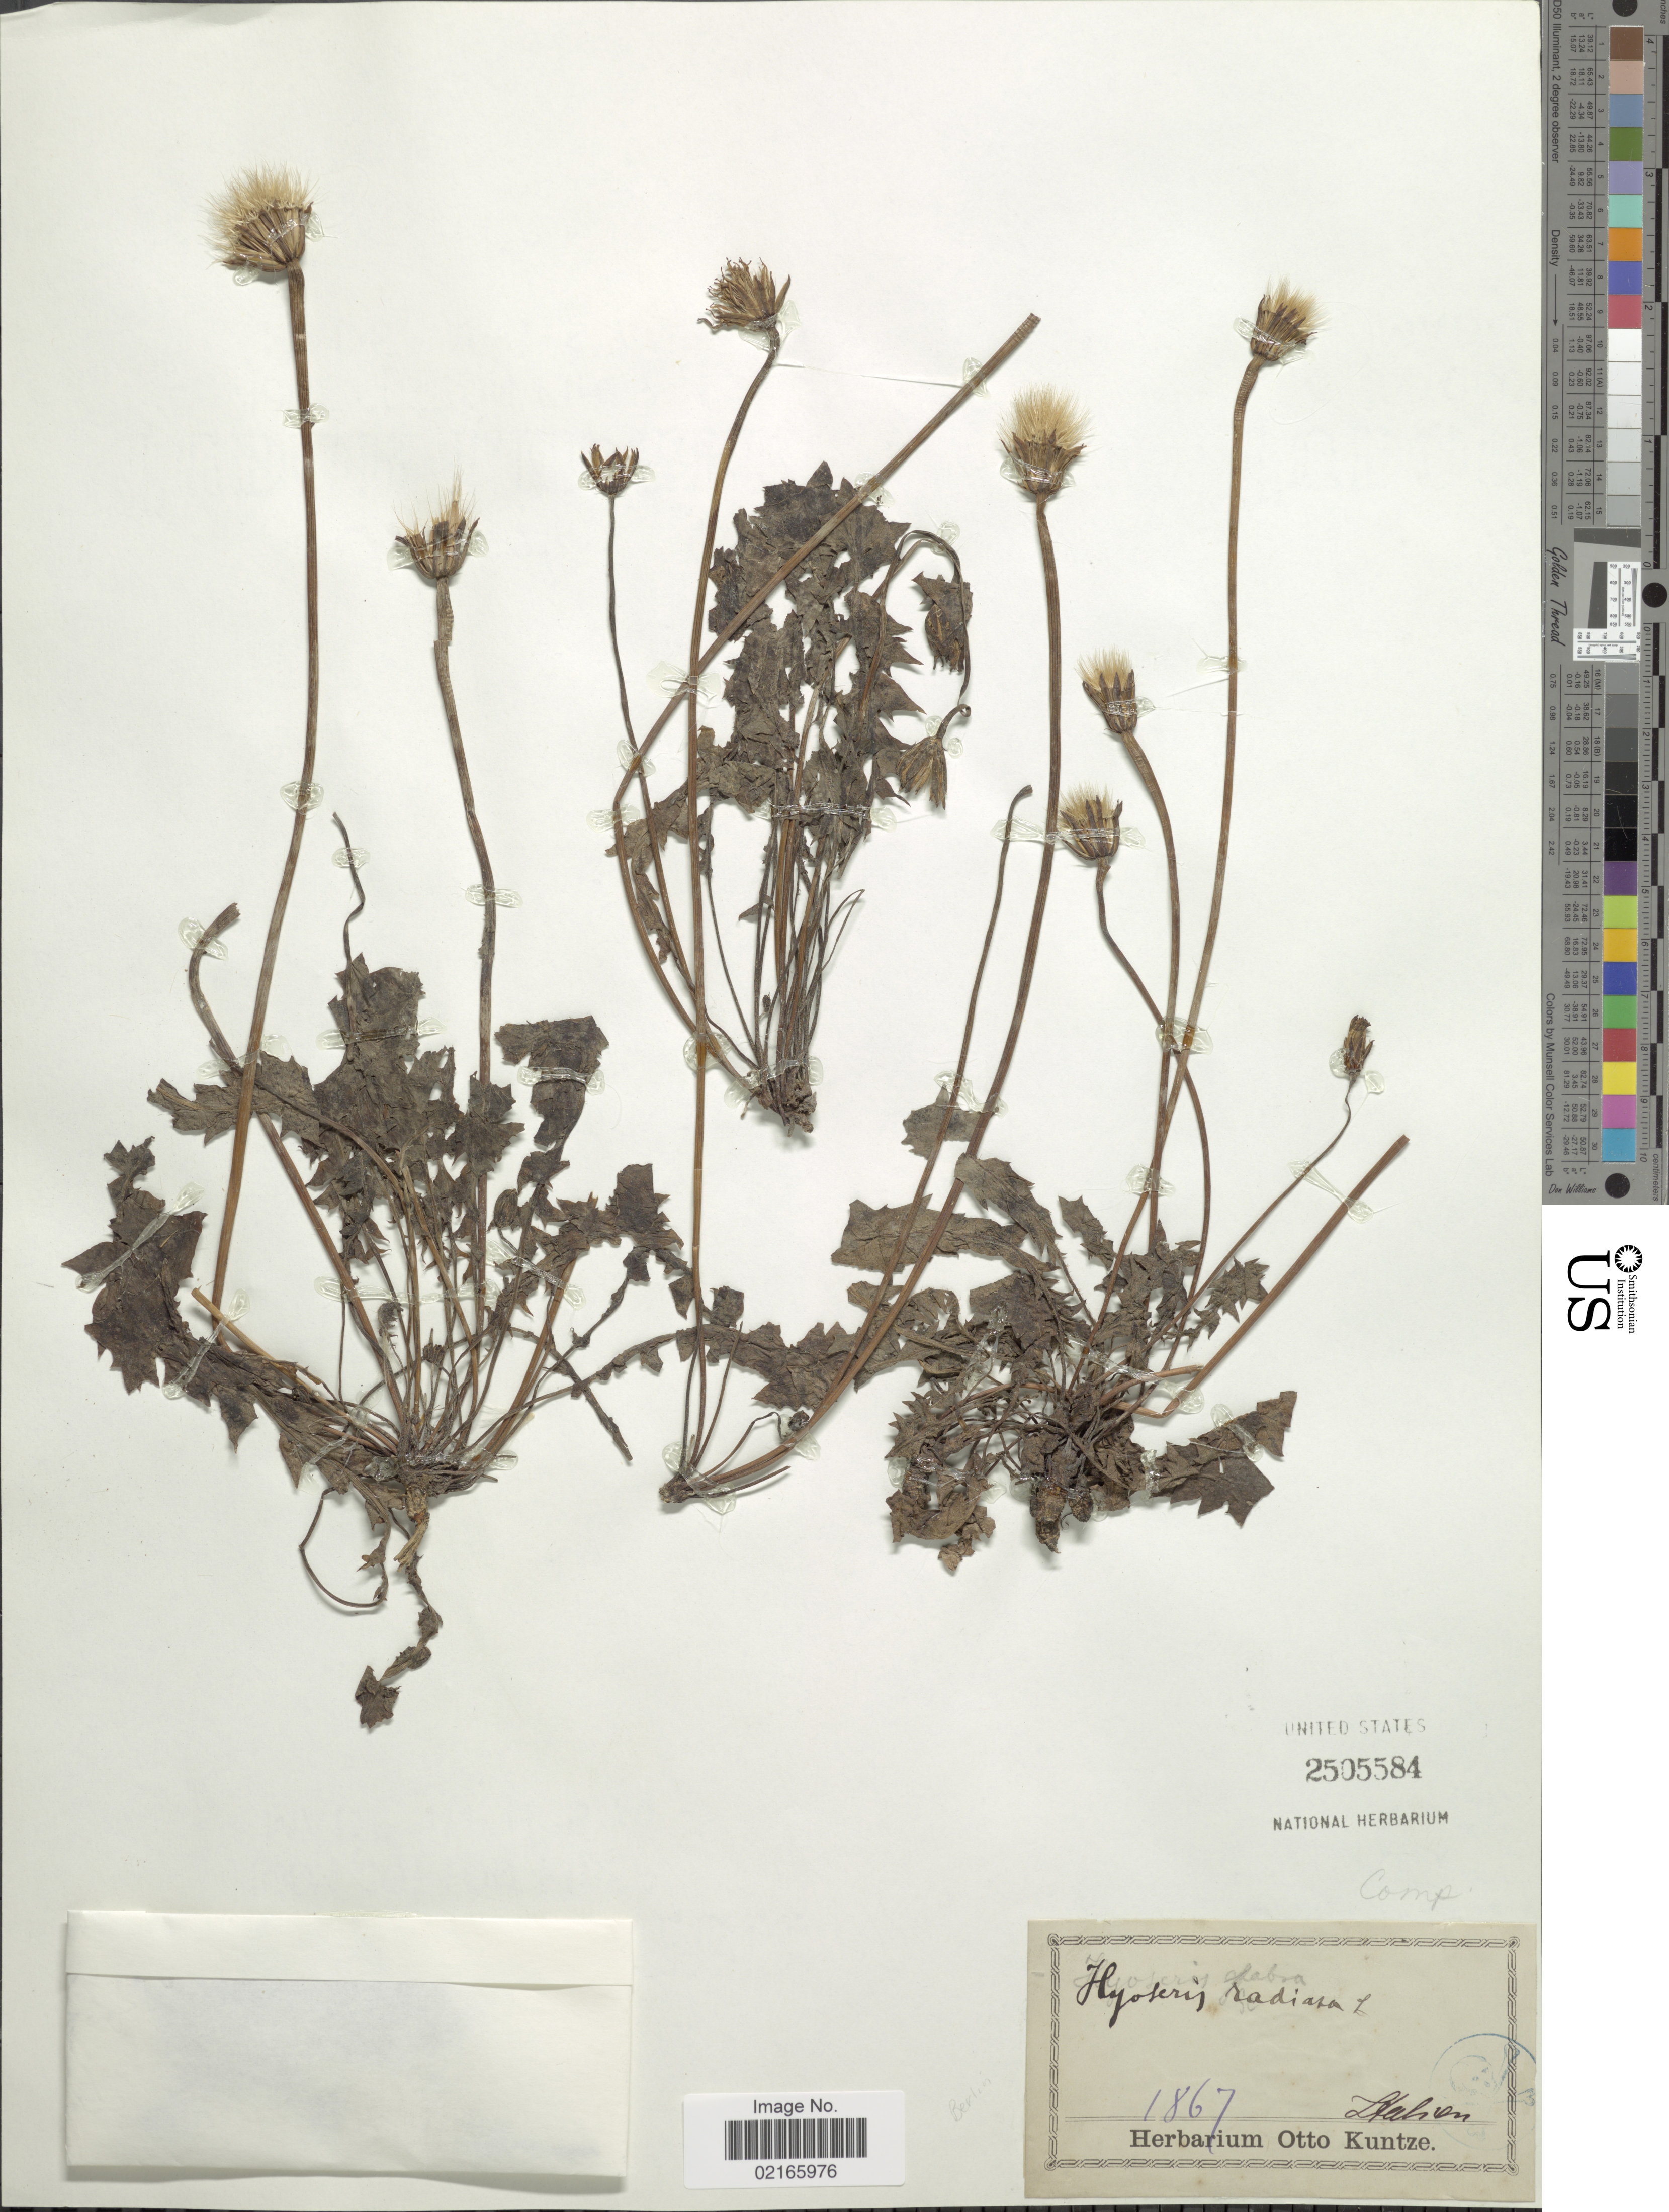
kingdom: Plantae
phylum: Tracheophyta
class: Magnoliopsida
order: Asterales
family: Asteraceae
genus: Hyoseris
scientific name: Hyoseris radiata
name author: L.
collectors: C.E.O. Kuntze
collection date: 1867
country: Germany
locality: Berlin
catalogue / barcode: US 2505584